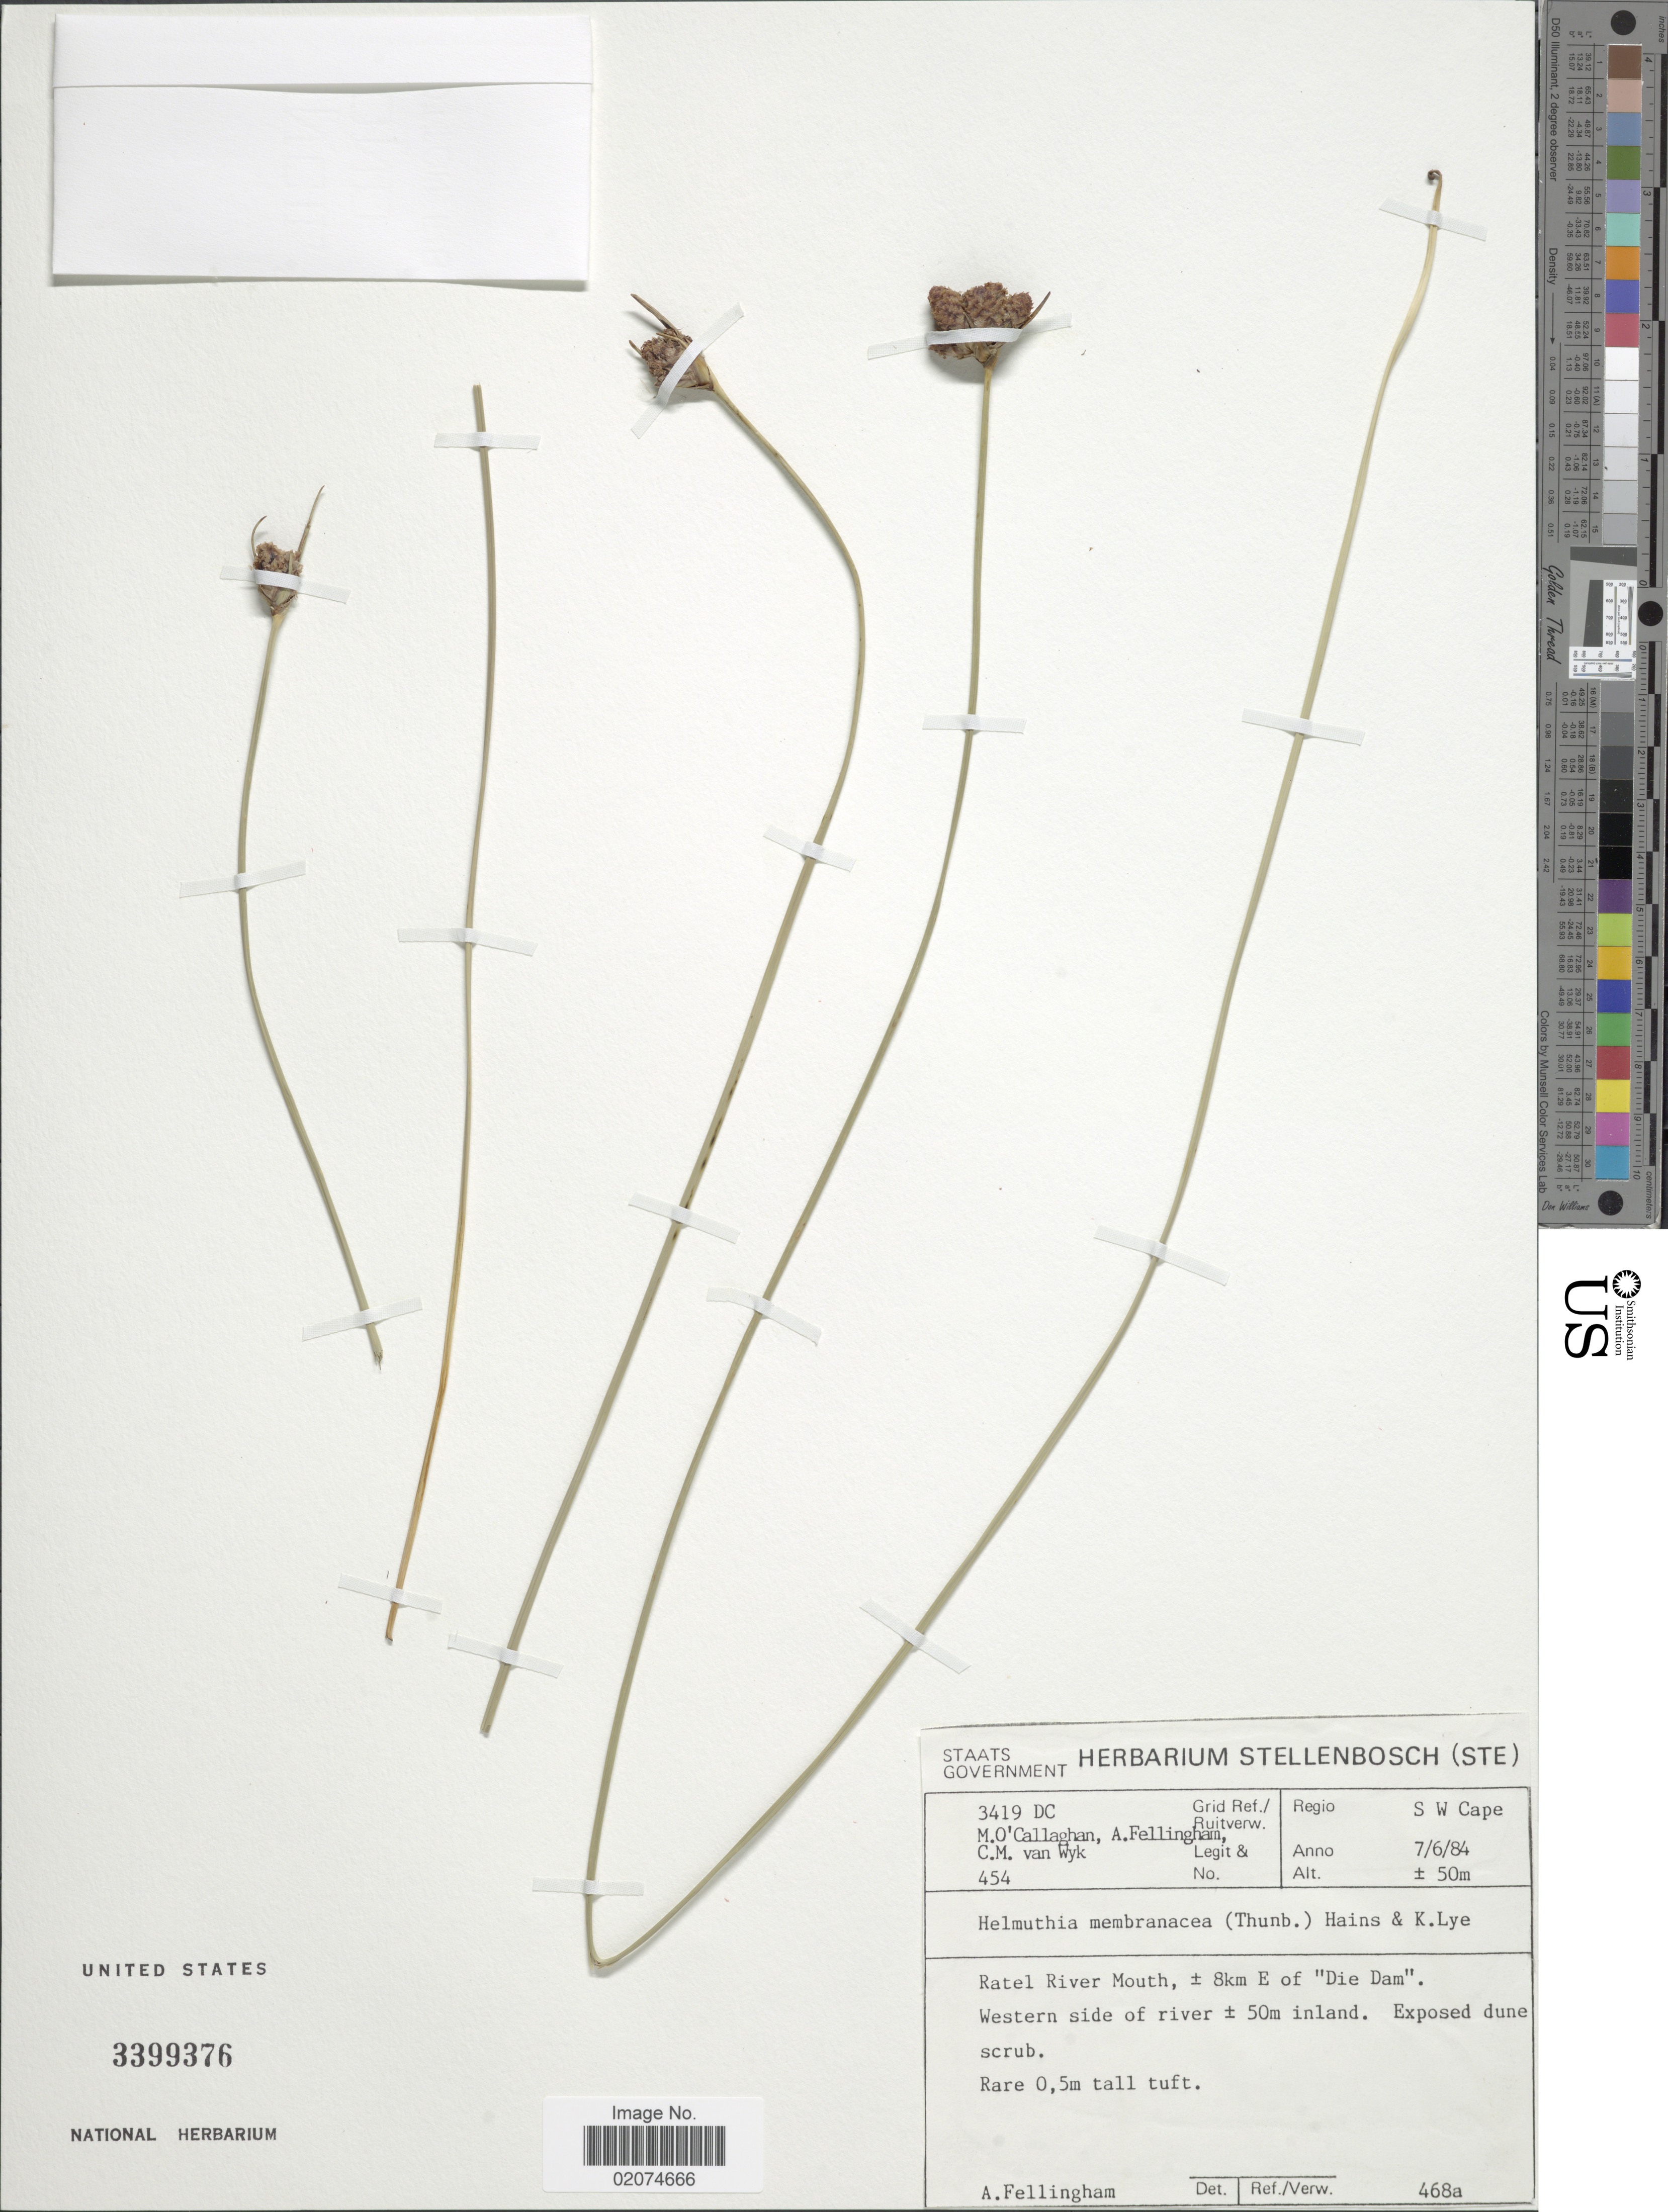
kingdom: Plantae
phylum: Tracheophyta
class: Liliopsida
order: Poales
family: Cyperaceae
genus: Hellmuthia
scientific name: Hellmuthia membranacea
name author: (Thunb.) R.W. Haines &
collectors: M. O'Callaghan, A. Fellingham & C. Van Wyk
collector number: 454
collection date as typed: Transcribed d/m/y: 7/6/84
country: South Africa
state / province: Western Cape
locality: Regio S W Cape. Ratel River Mouth ± 8km E of "Die Dam"western side of river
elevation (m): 50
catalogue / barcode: US 3399376